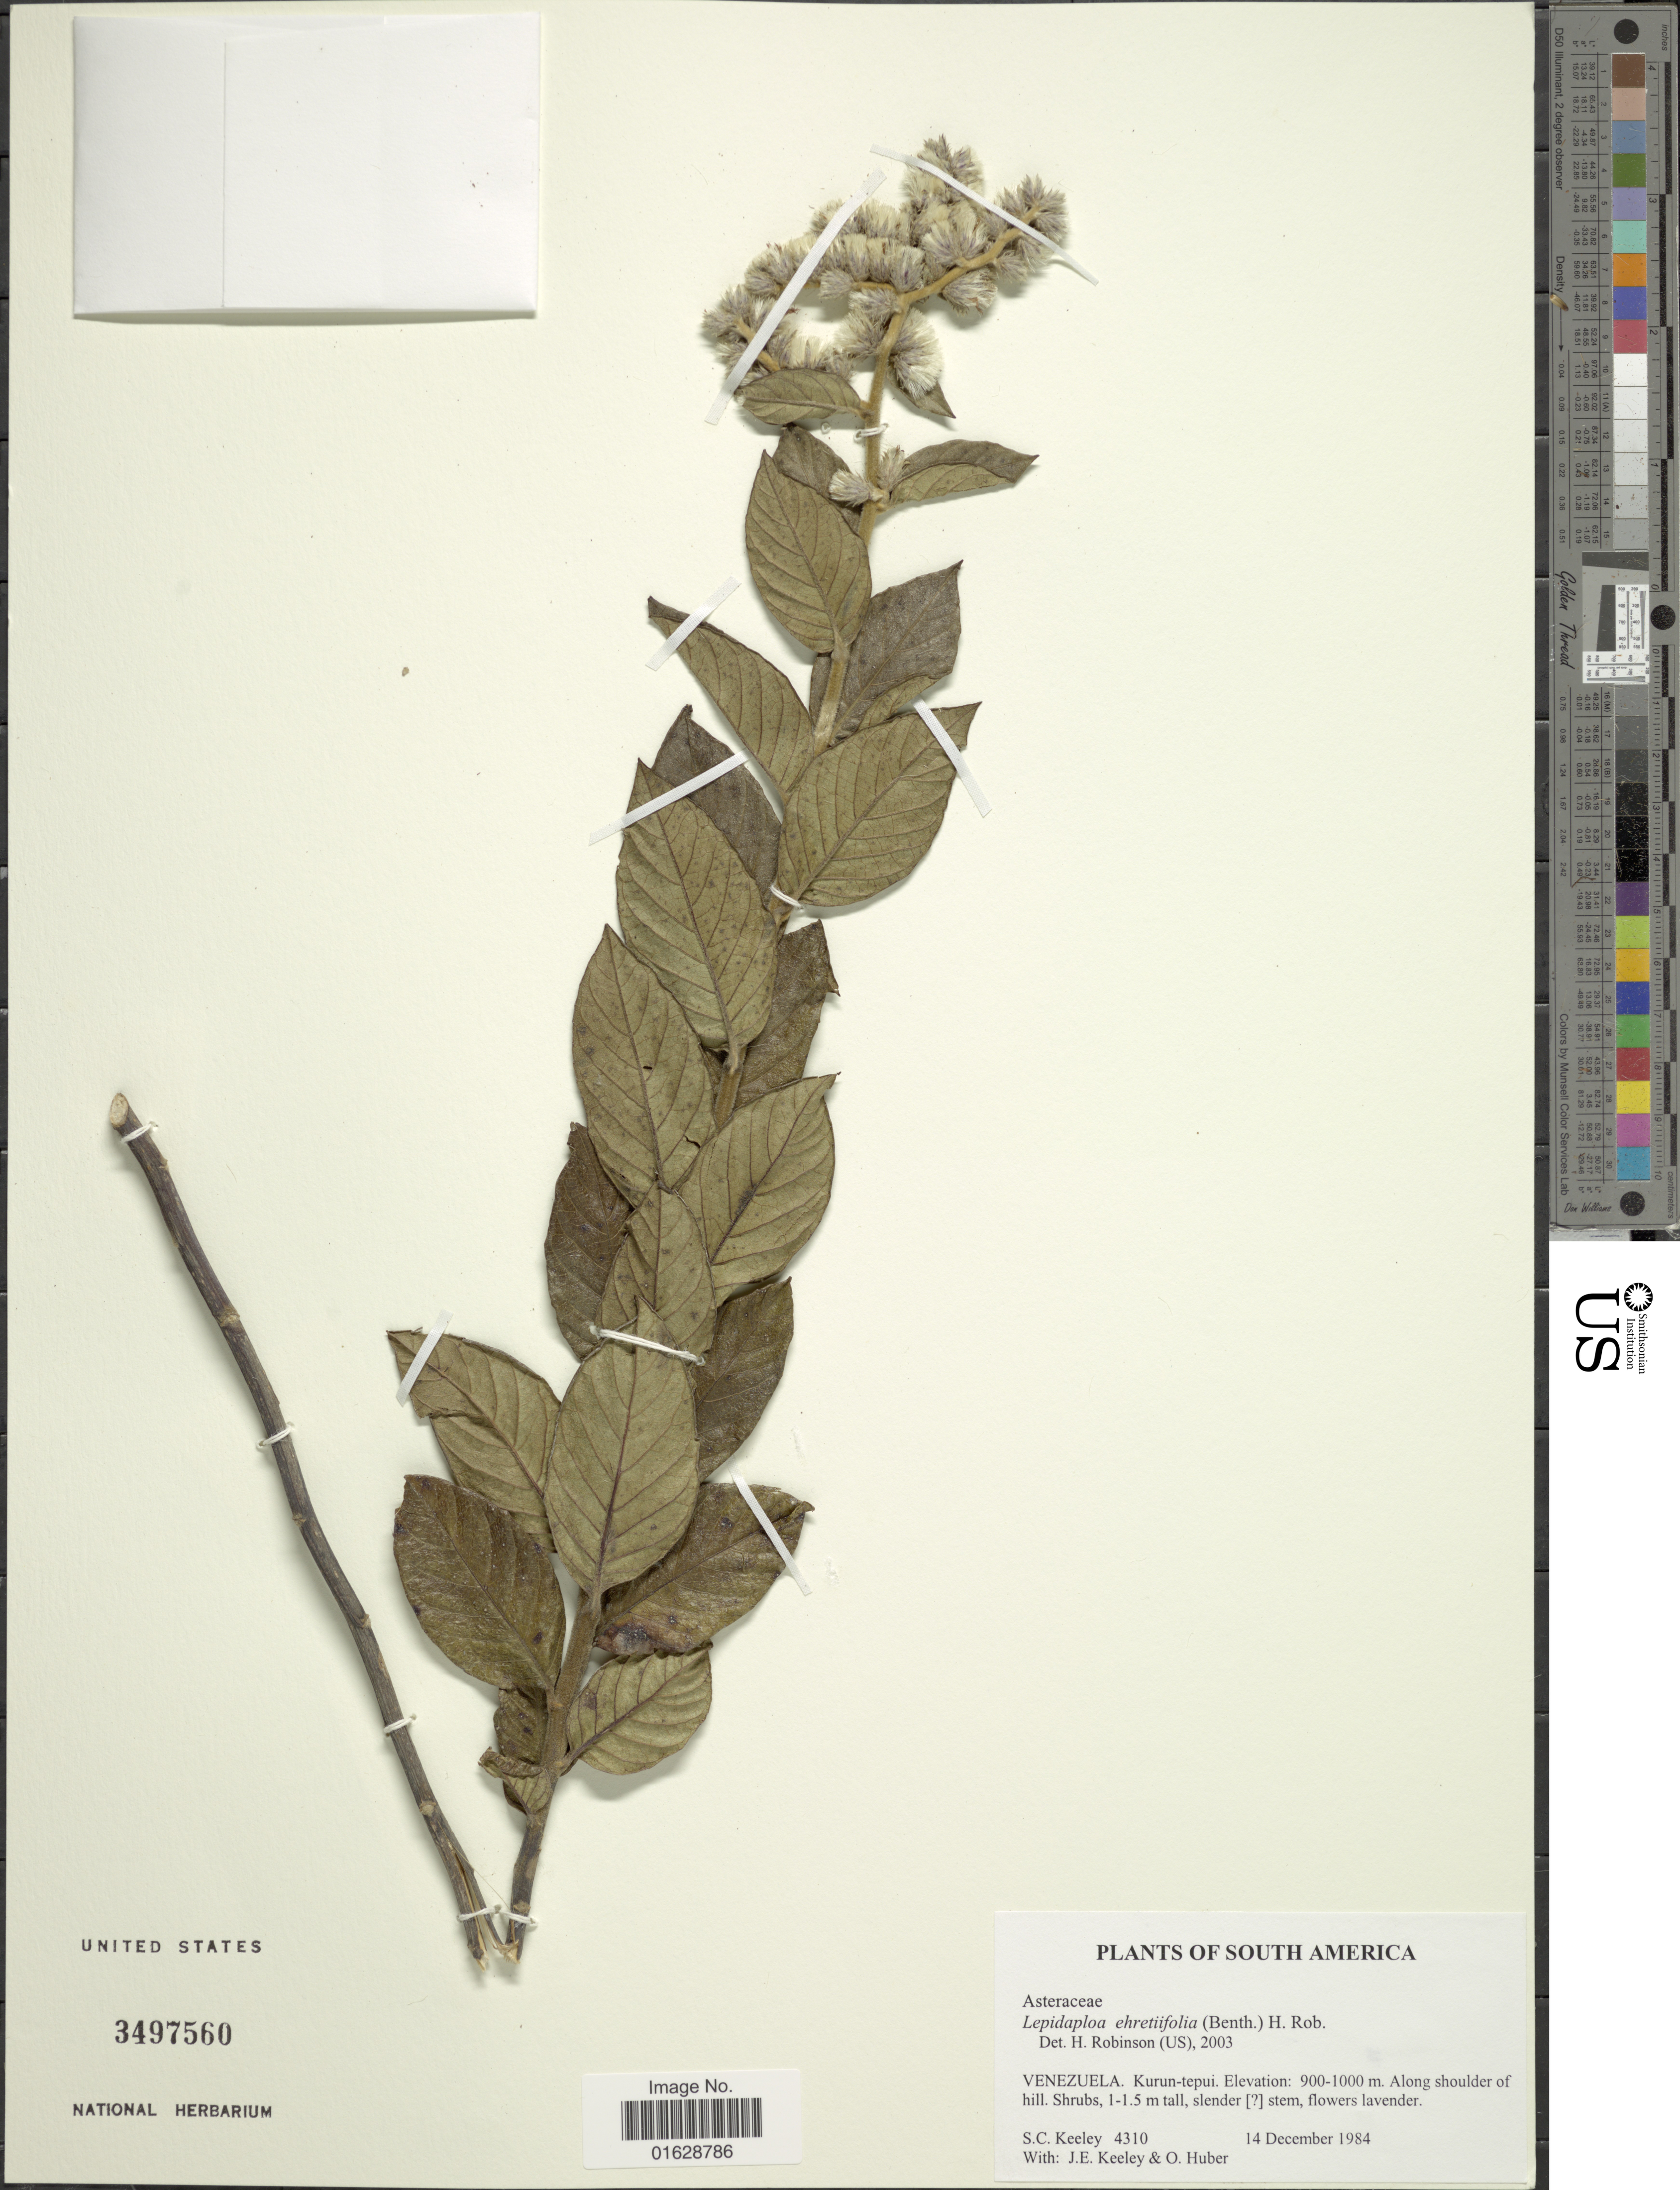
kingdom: Plantae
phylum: Tracheophyta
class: Magnoliopsida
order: Asterales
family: Asteraceae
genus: Lepidaploa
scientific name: Lepidaploa ehretiifolia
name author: (Benth.) H. Rob.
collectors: S. C. Keeley, J. E. Keeley & O. Huber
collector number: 4310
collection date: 1984-12-14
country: Venezuela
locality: Kurun-tepui. Along shoulder of hill.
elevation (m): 900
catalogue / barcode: US 3497560